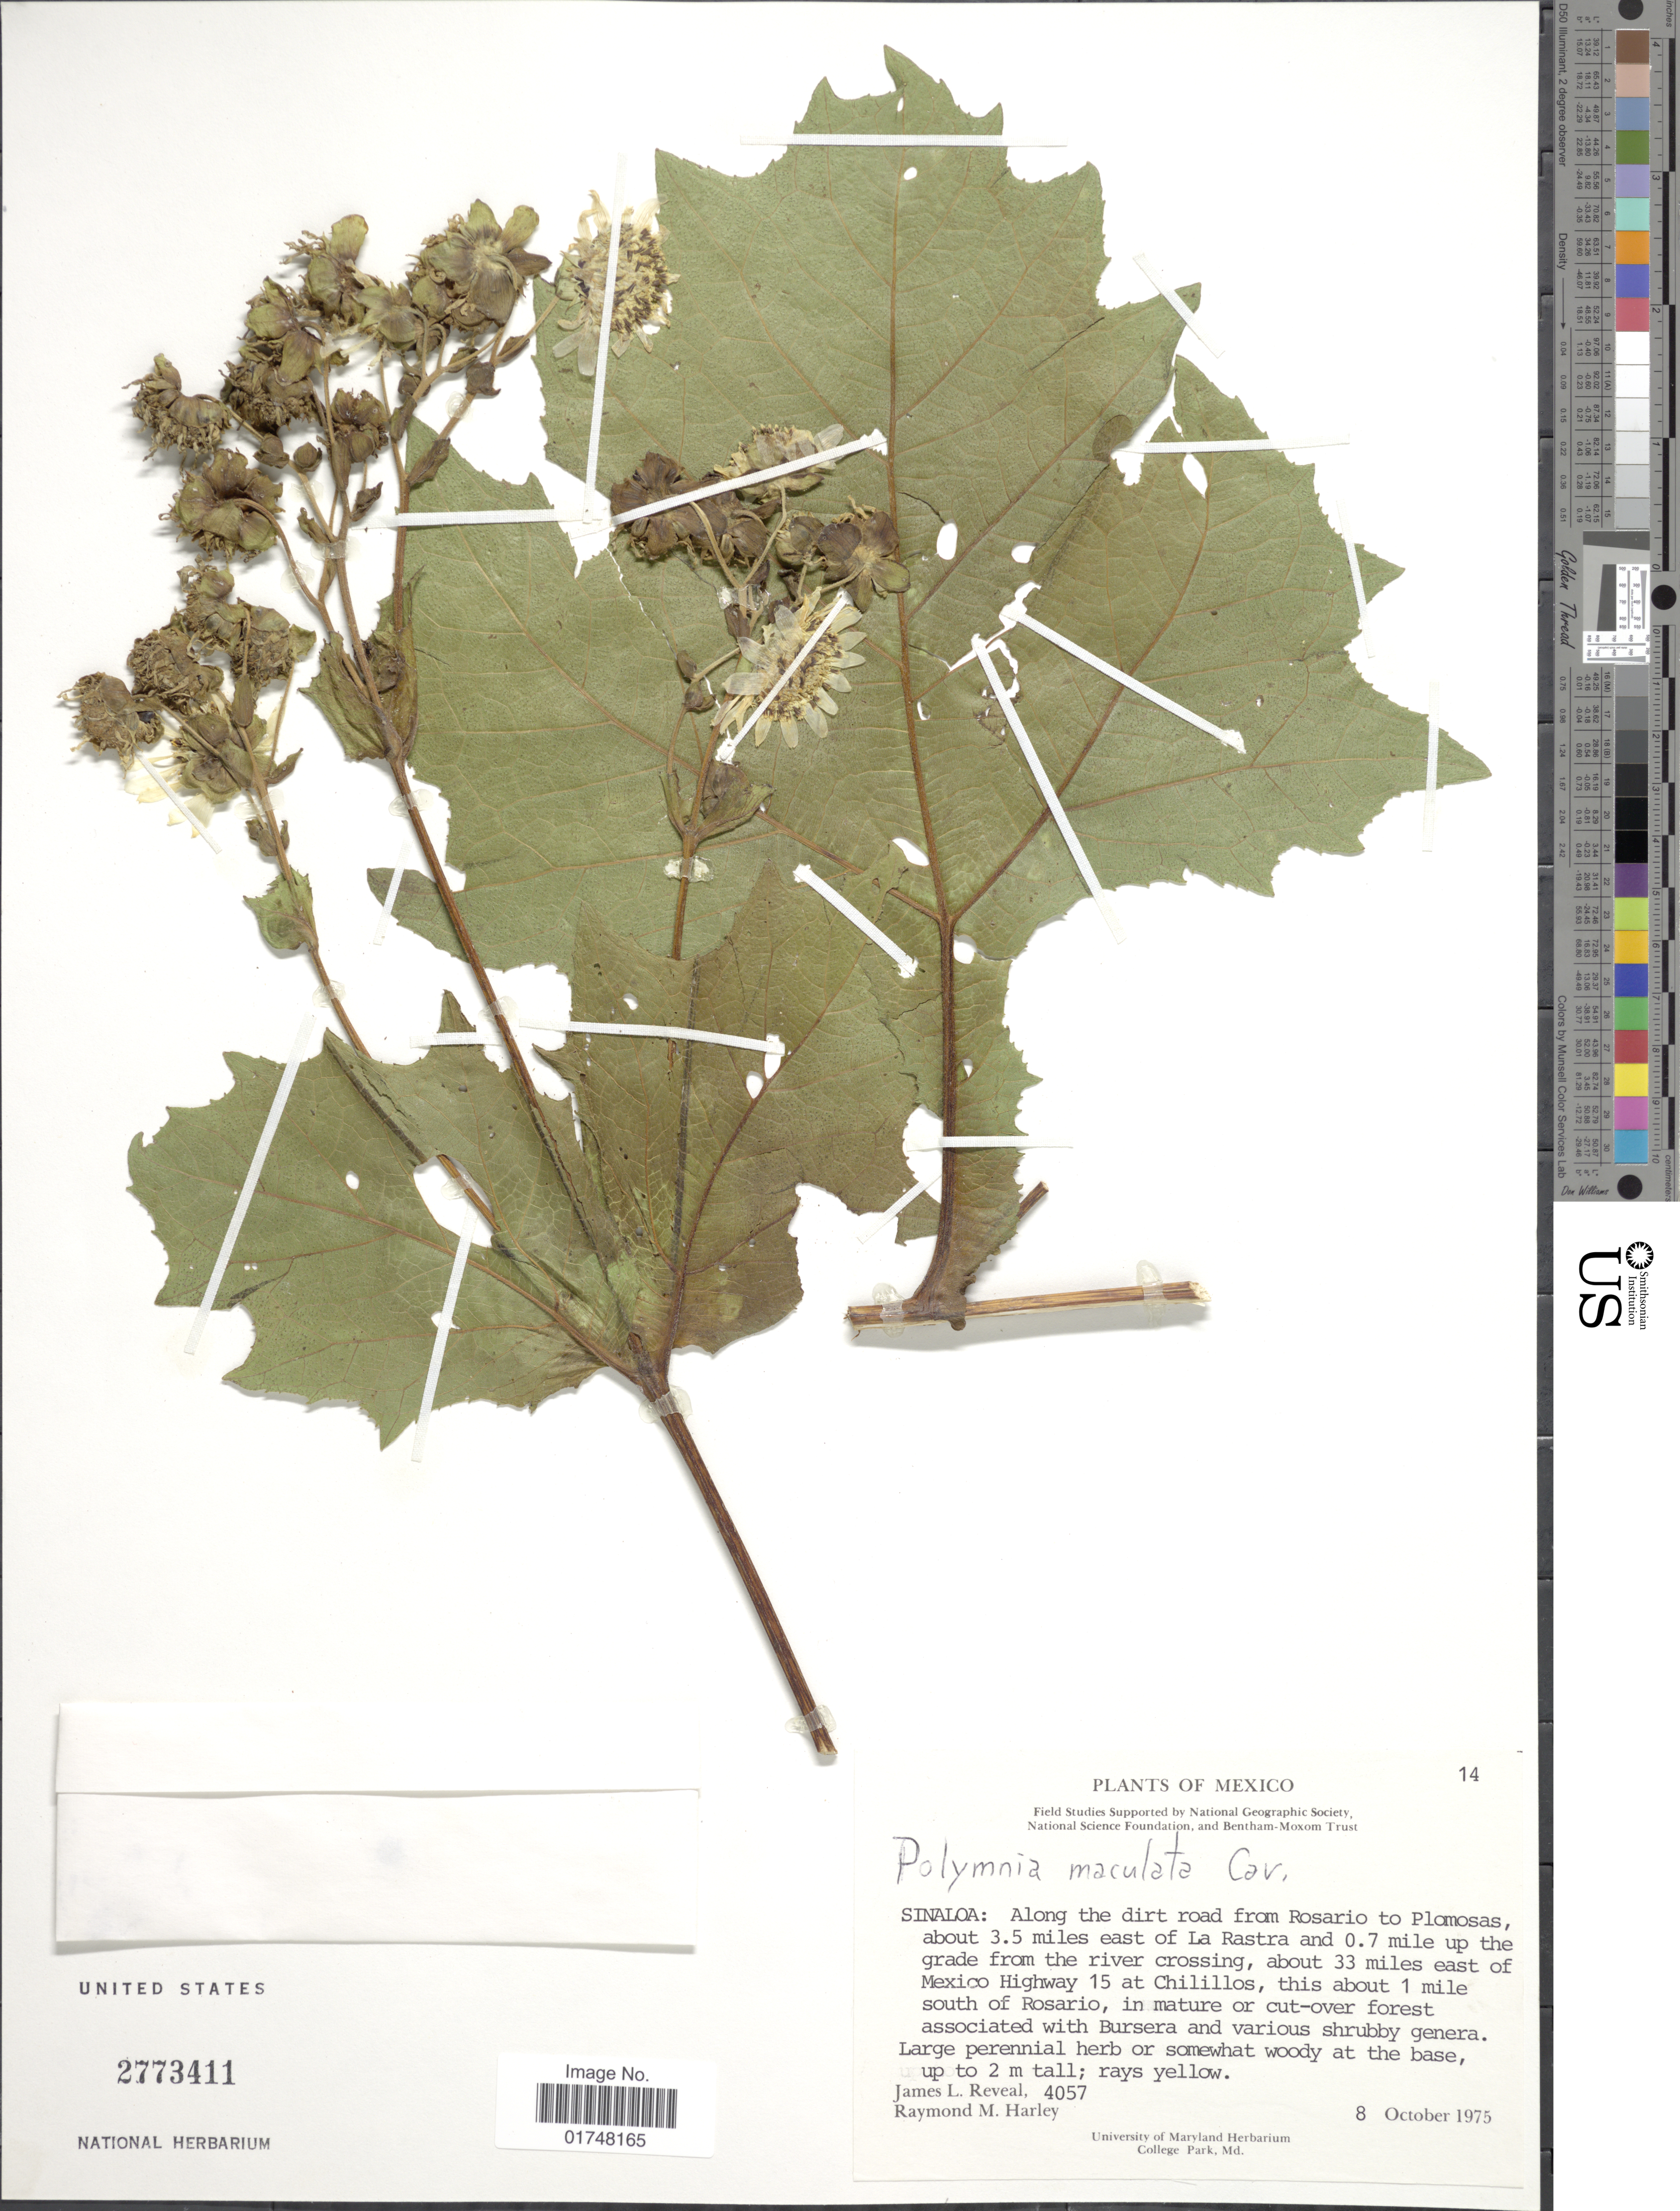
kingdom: Plantae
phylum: Tracheophyta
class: Magnoliopsida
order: Asterales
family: Asteraceae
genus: Smallanthus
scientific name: Smallanthus maculatus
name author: (Cav.) H. Rob.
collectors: J. L. Reveal & R. M. Harley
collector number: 4057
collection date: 1975-10-08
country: Mexico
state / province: Sinaloa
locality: Along the dirt road from Rosario to Plomosas, abot 3.5 miles east of La Rastra and 0.7 mile up the grade from the river crossing, about 33 miles east of Mexico Highway 15 at Chilillos, this about 1 mile south of Rosario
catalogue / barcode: US 2773411